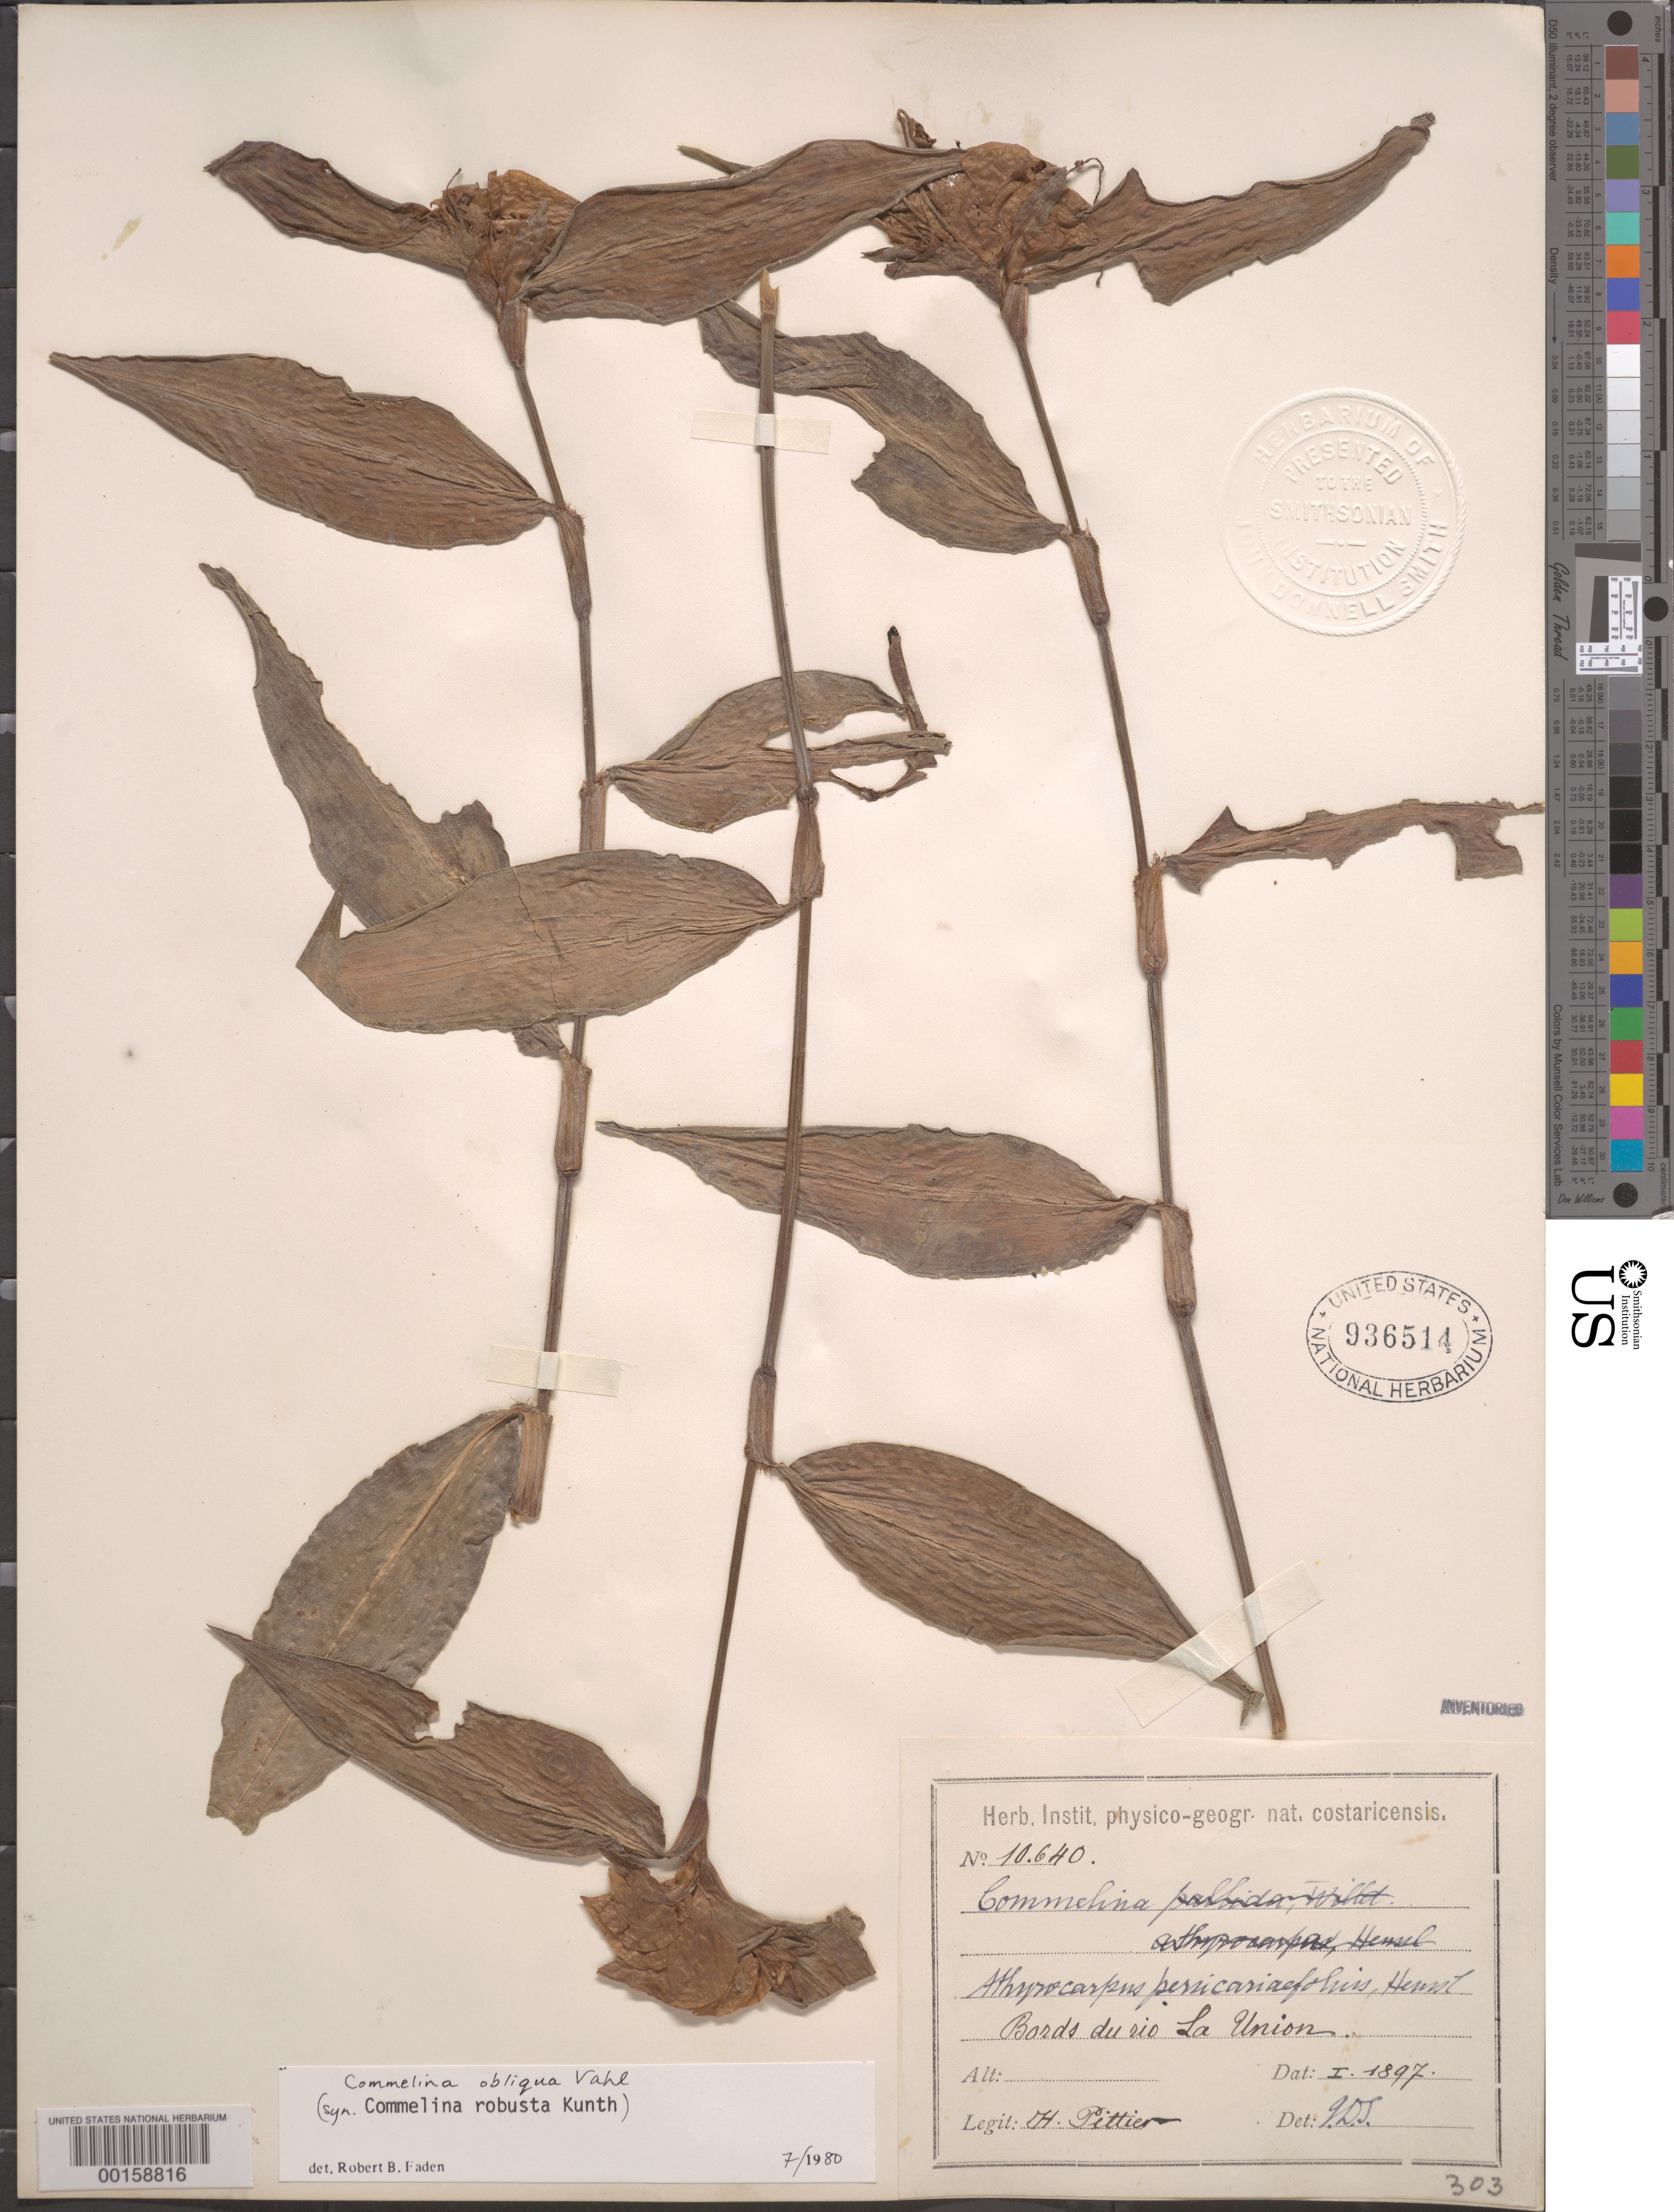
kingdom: Plantae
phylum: Tracheophyta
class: Liliopsida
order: Commelinales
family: Commelinaceae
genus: Commelina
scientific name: Commelina obliqua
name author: Vahl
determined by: Faden, Robert B., (US), Smithsonian Institution - National Museum of Natural History (UNITED STATES)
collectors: H. F. Pittier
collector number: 10640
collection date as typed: Jan 1897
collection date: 1897-01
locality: La union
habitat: Roadside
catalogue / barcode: US 936514